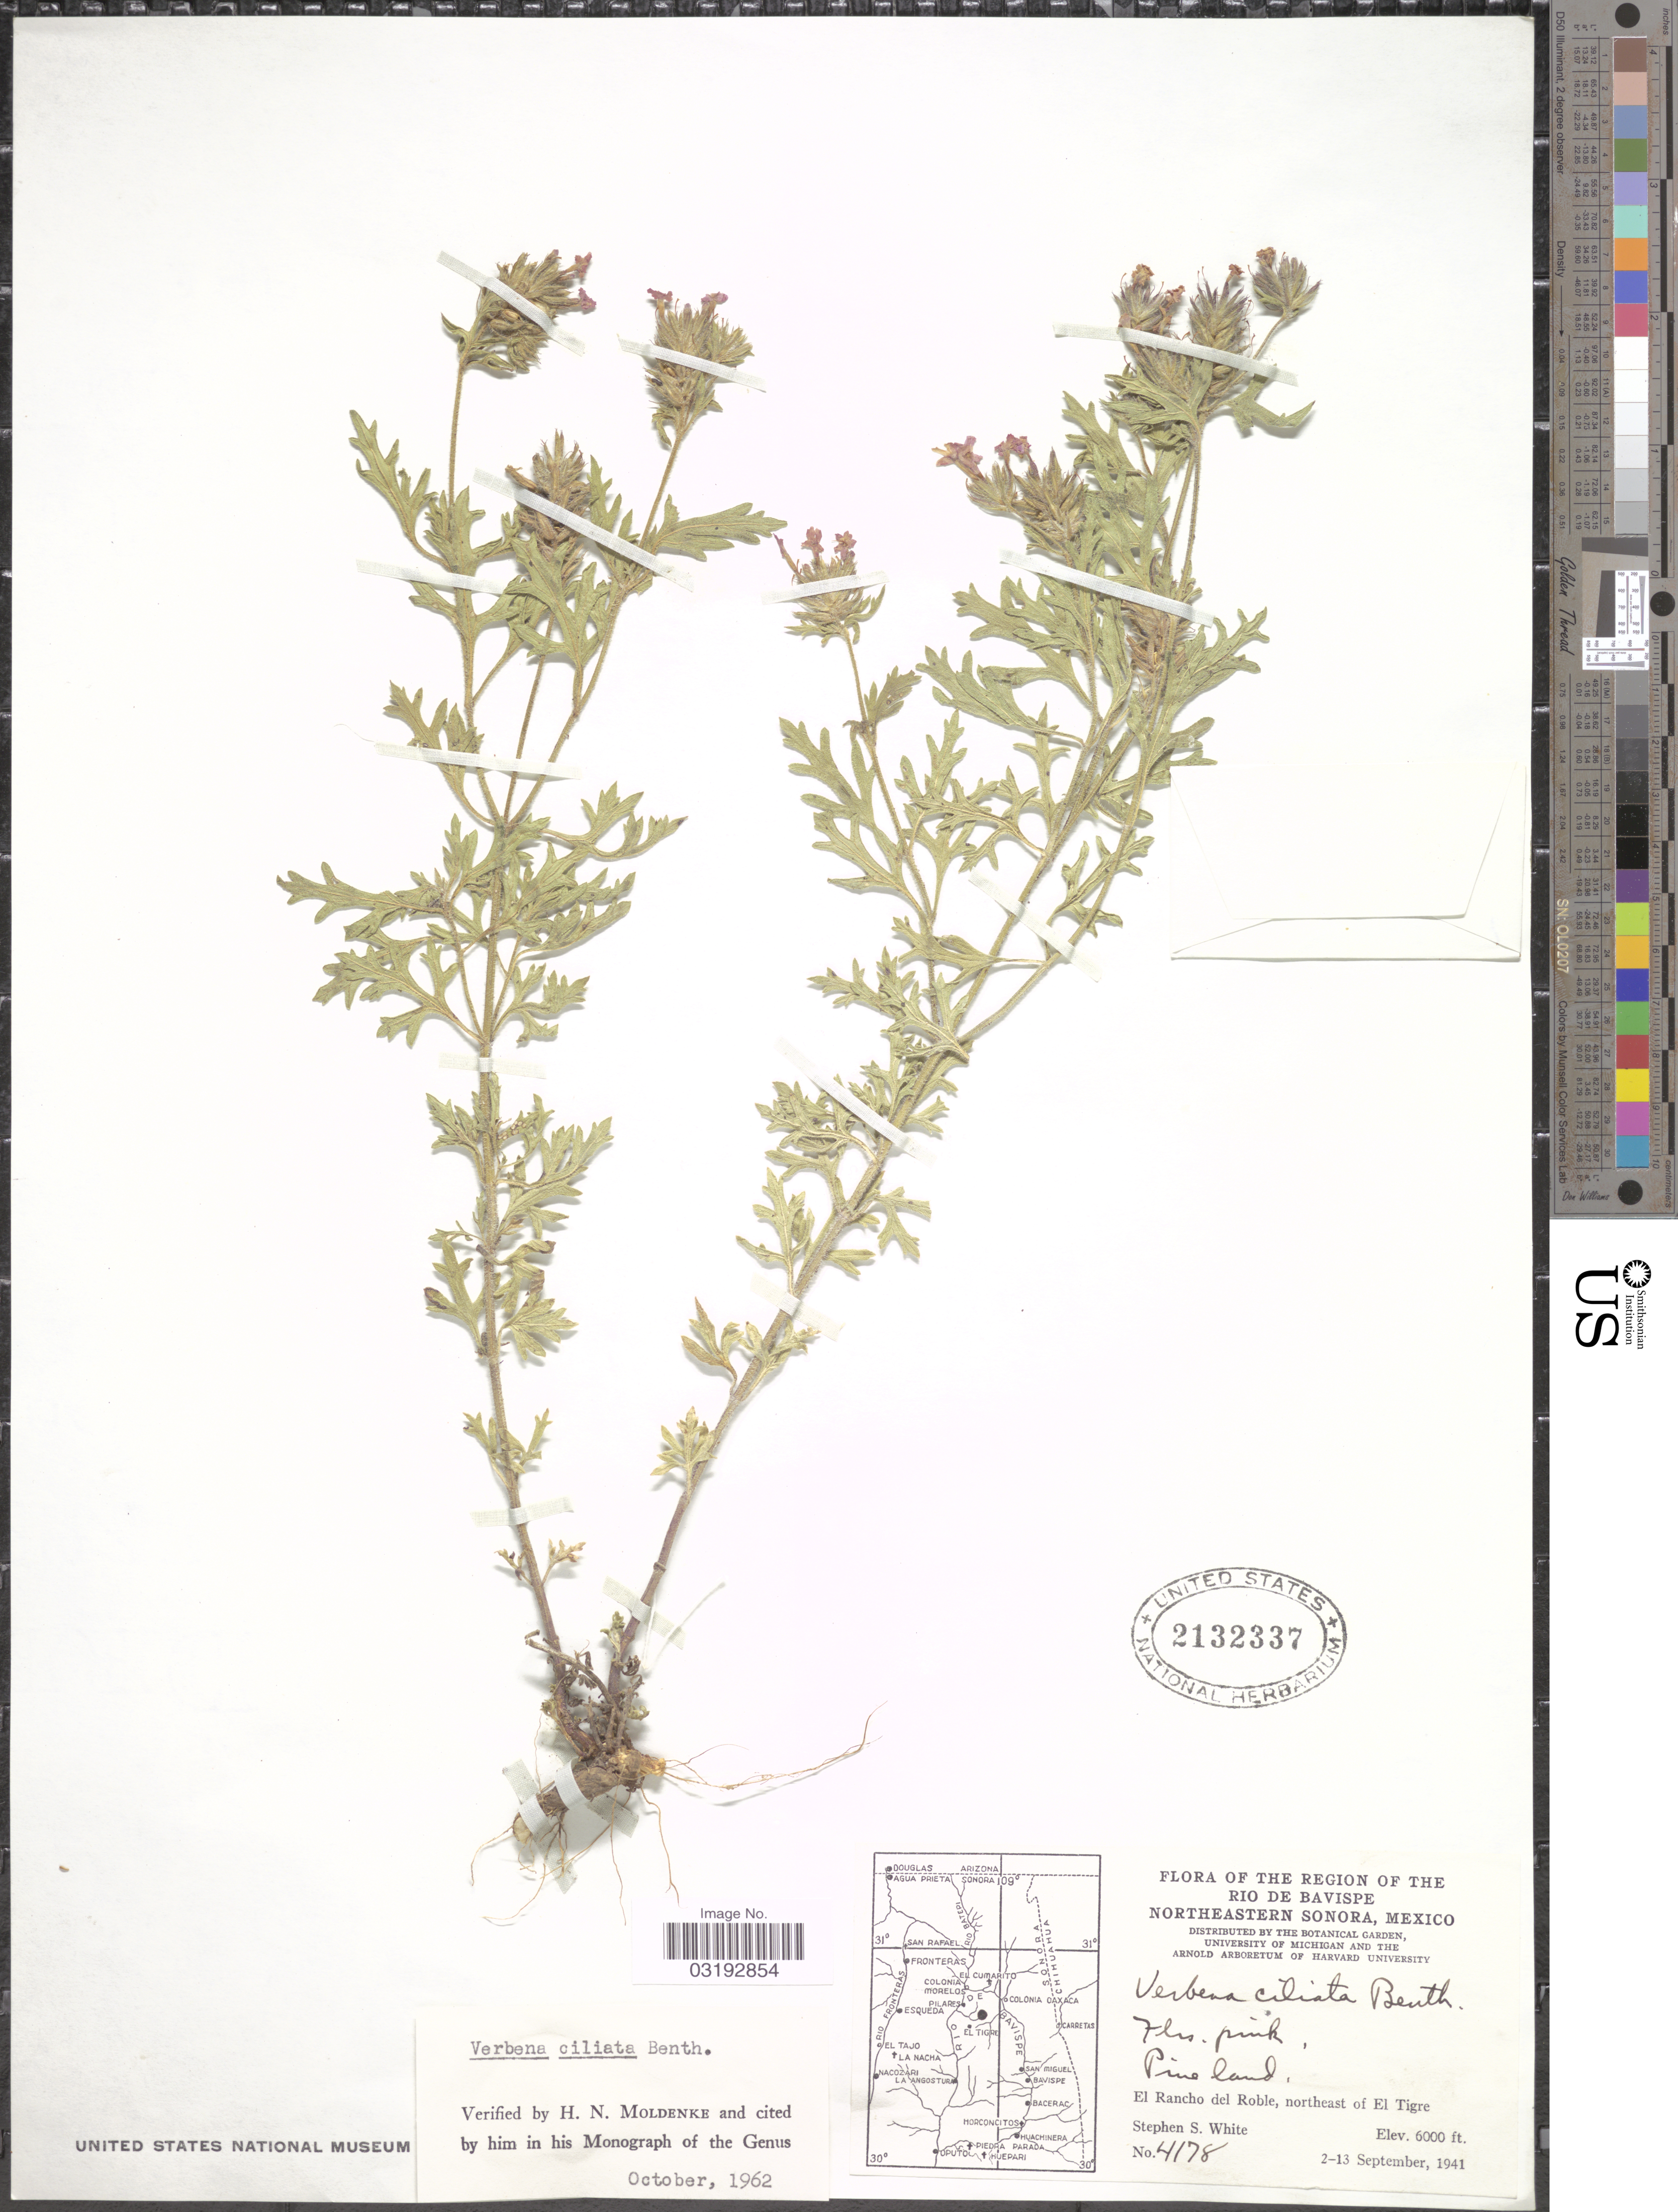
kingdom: Plantae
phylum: Tracheophyta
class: Magnoliopsida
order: Lamiales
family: Verbenaceae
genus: Verbena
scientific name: Verbena ciliata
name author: Benth.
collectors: S. S. White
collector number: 4178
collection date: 1941-09-02/1941-09-13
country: Mexico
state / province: Sonora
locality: Region of the Rio de Bavispe. Northeastern Sonora. El Rancho del Roble, northeast of El Tigre.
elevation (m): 1829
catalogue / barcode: US 2132337